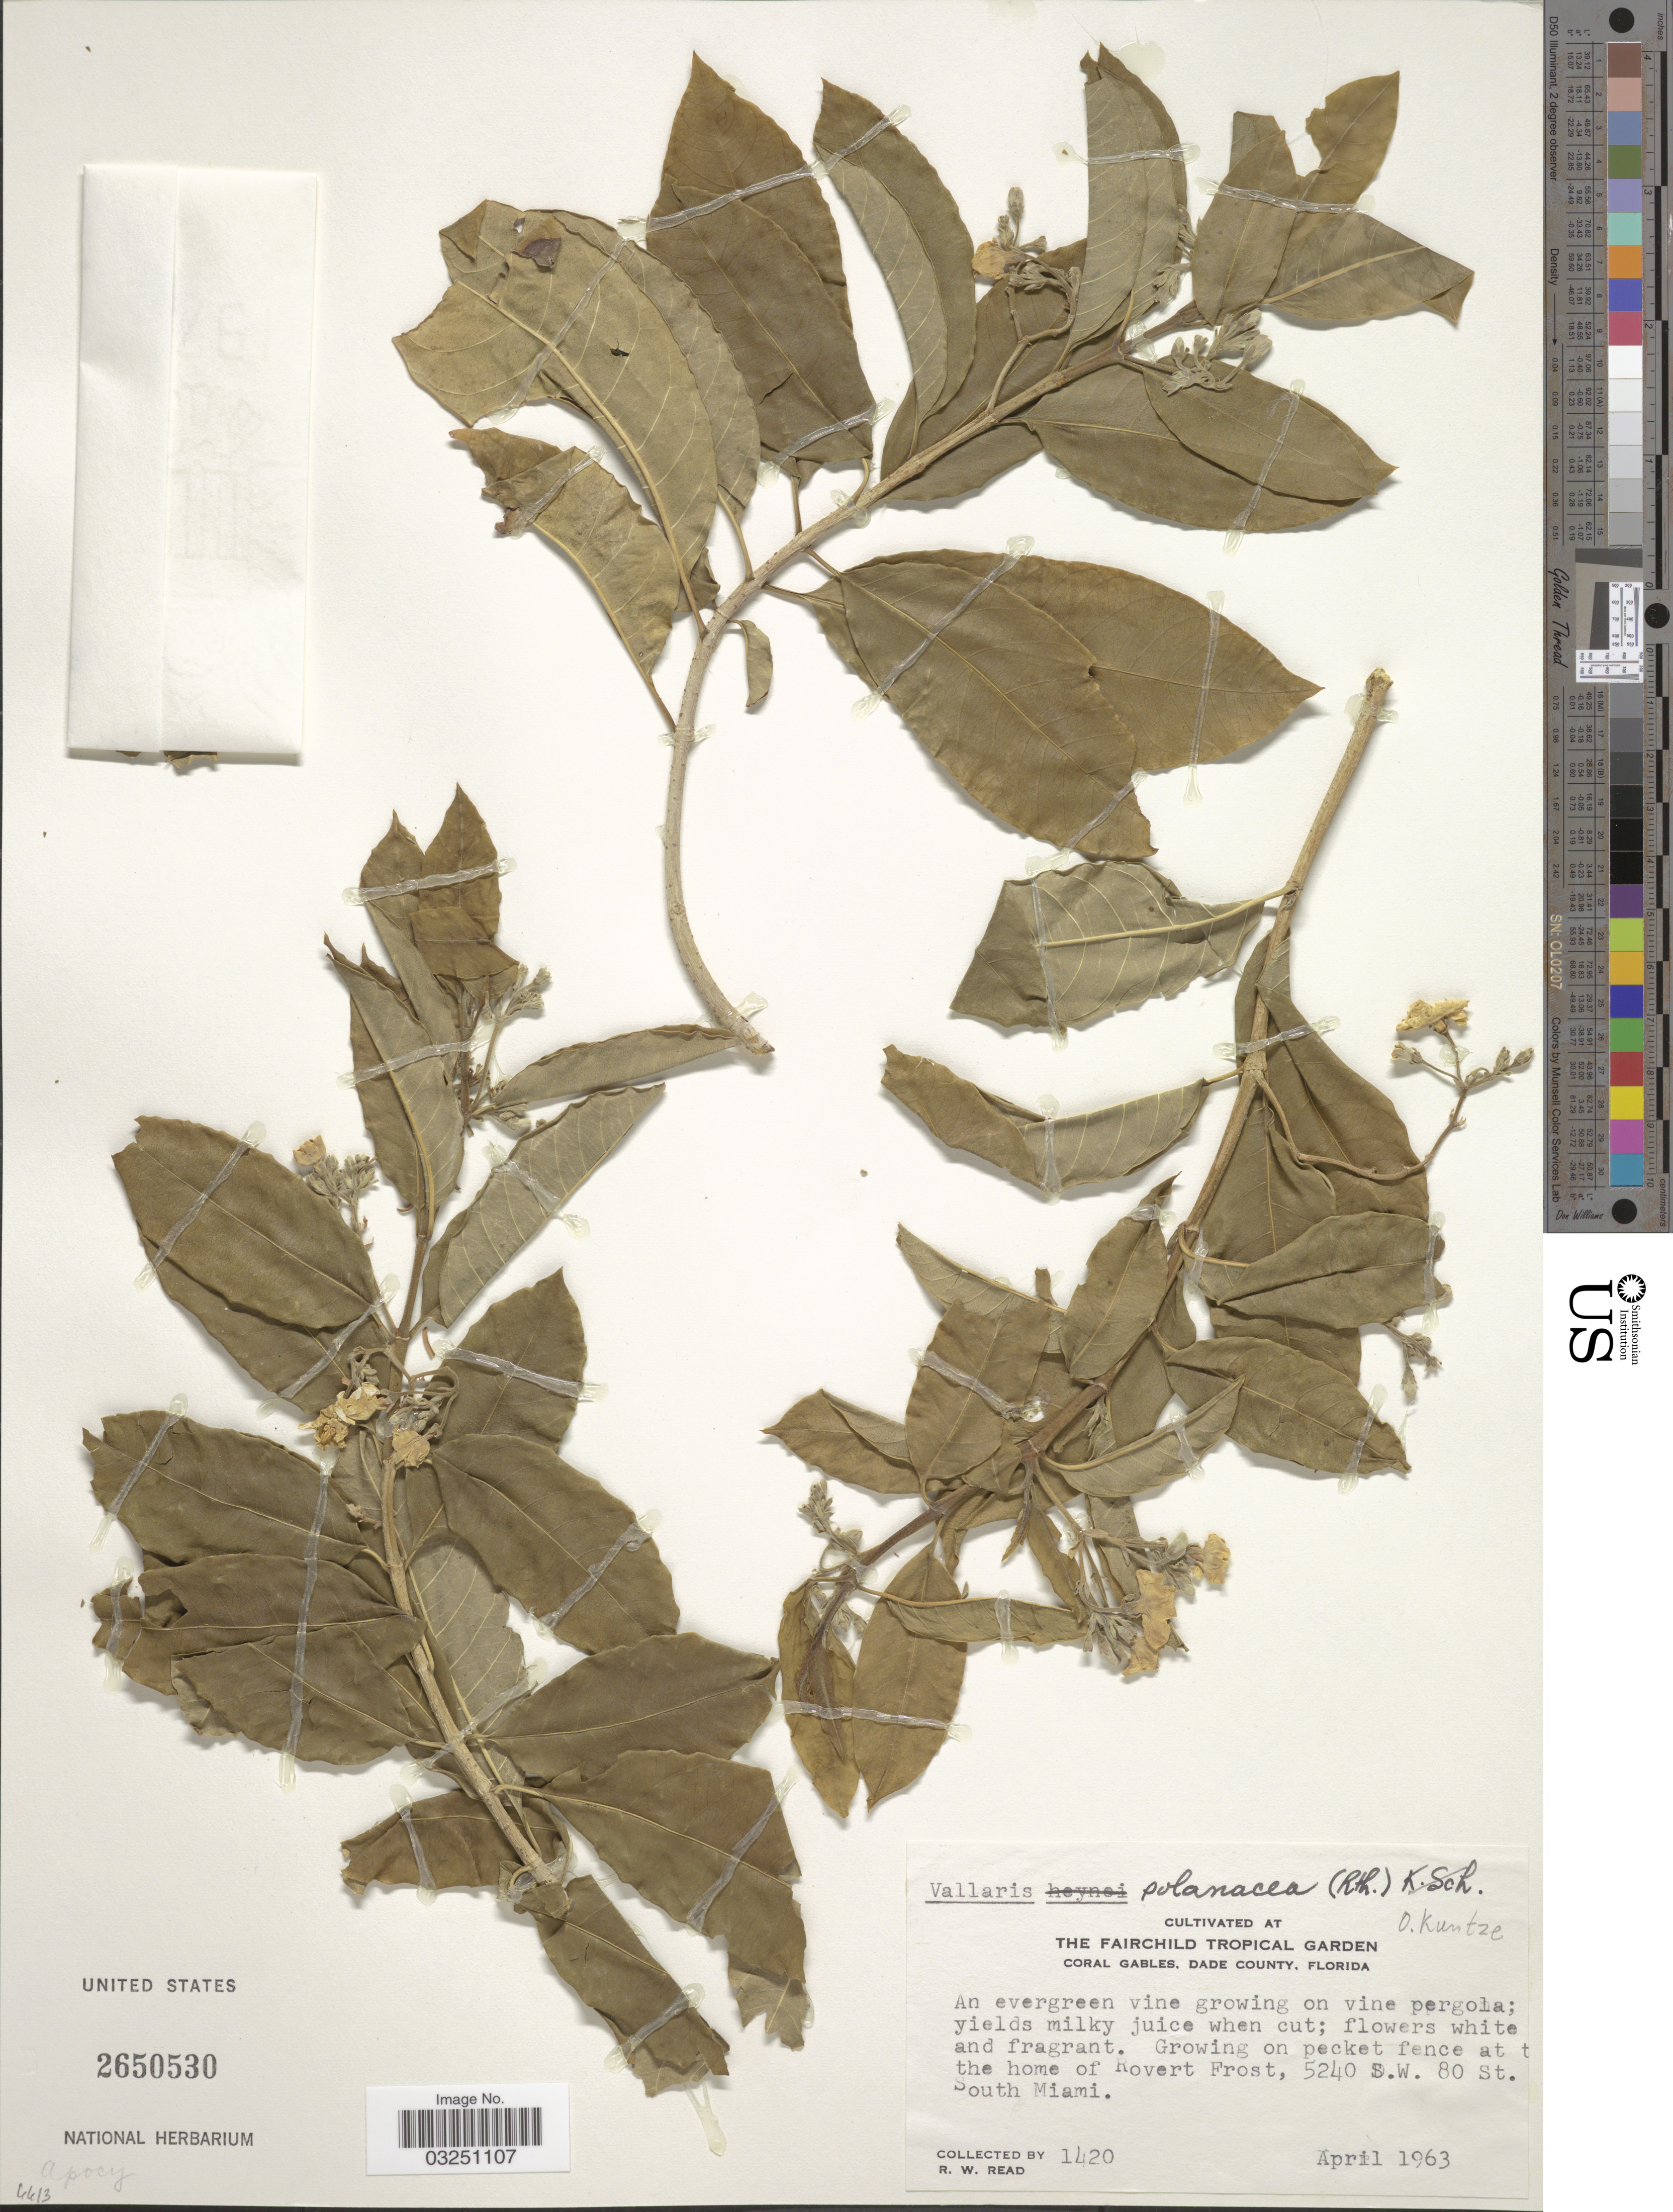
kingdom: Plantae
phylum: Tracheophyta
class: Magnoliopsida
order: Gentianales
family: Apocynaceae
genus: Vallaris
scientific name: Vallaris solanacea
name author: (Roth) Kuntze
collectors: R. W. Read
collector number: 1420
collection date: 1963-04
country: United States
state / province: Florida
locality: The Fairchild Tropical Garden, Coral Gables, Dade County.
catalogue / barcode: US 2650530